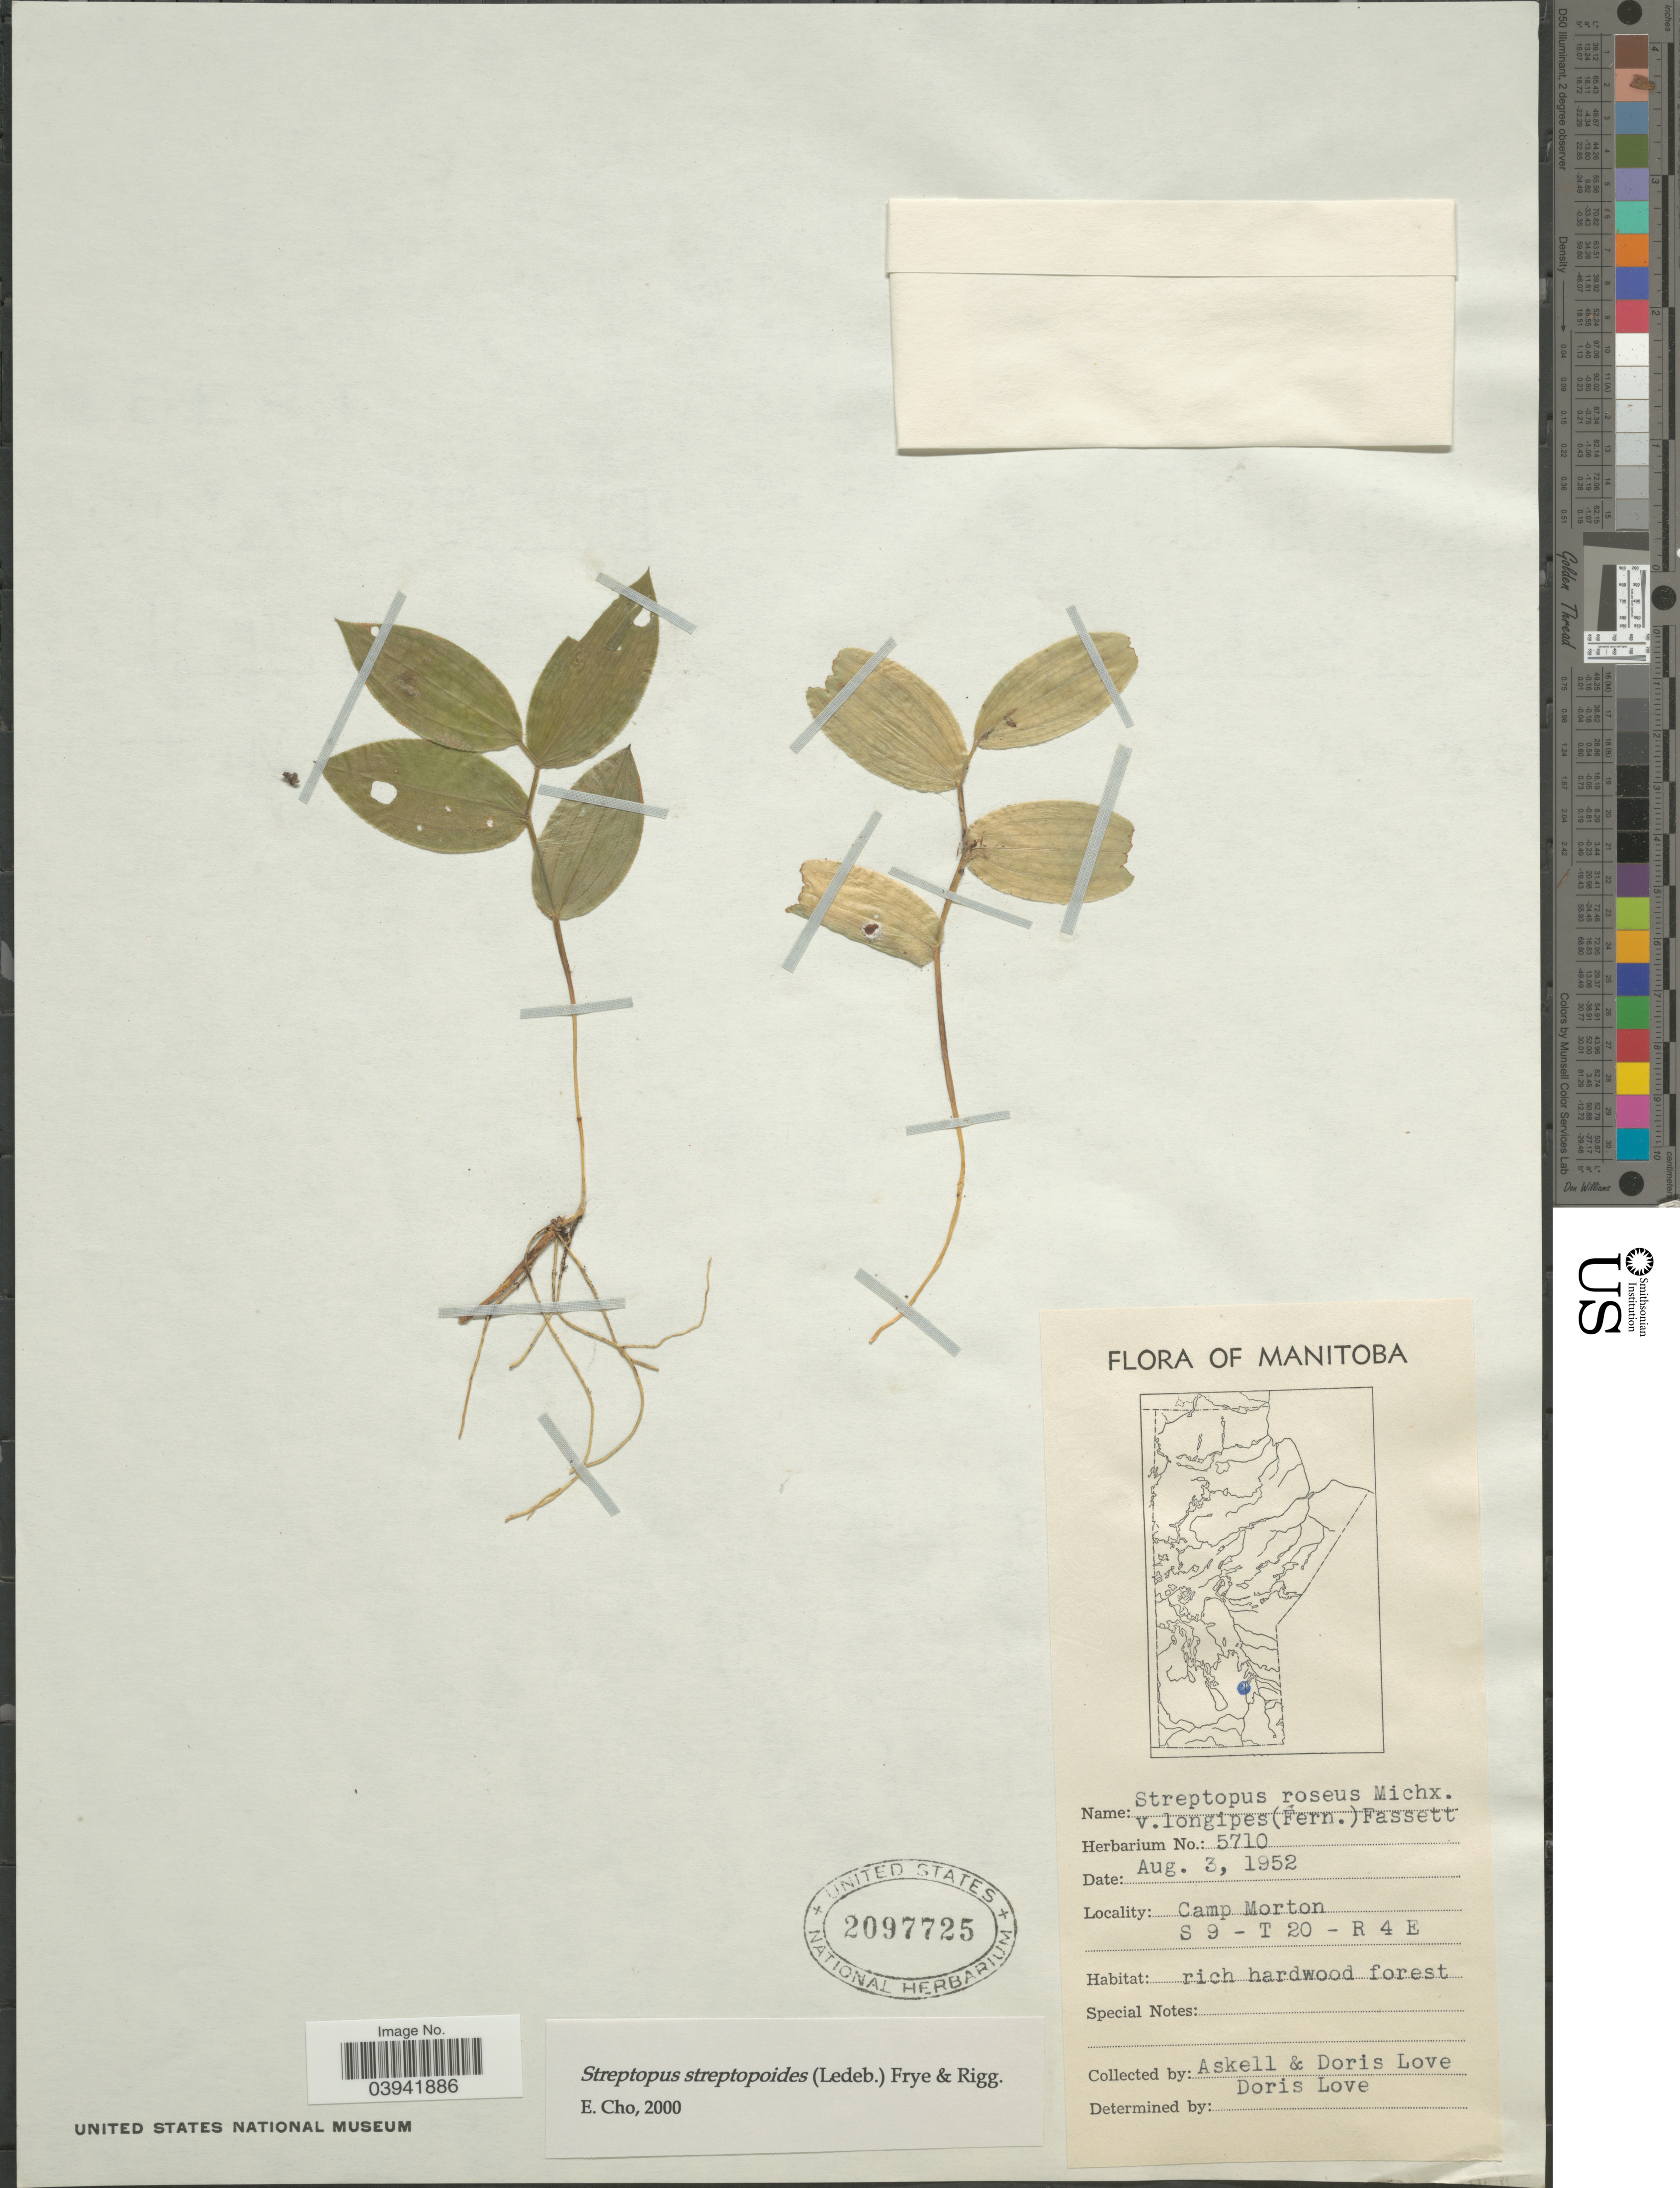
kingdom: Plantae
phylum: Tracheophyta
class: Liliopsida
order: Liliales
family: Liliaceae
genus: Streptopus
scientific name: Streptopus streptopoides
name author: (Ledeb.) Frye & Rigg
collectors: Á. Löve & D. Löve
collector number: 5710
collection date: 1952-08-03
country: Canada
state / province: Manitoba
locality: Camp Morton. S 9 - T 20 - R 4 E.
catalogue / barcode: US 2097725